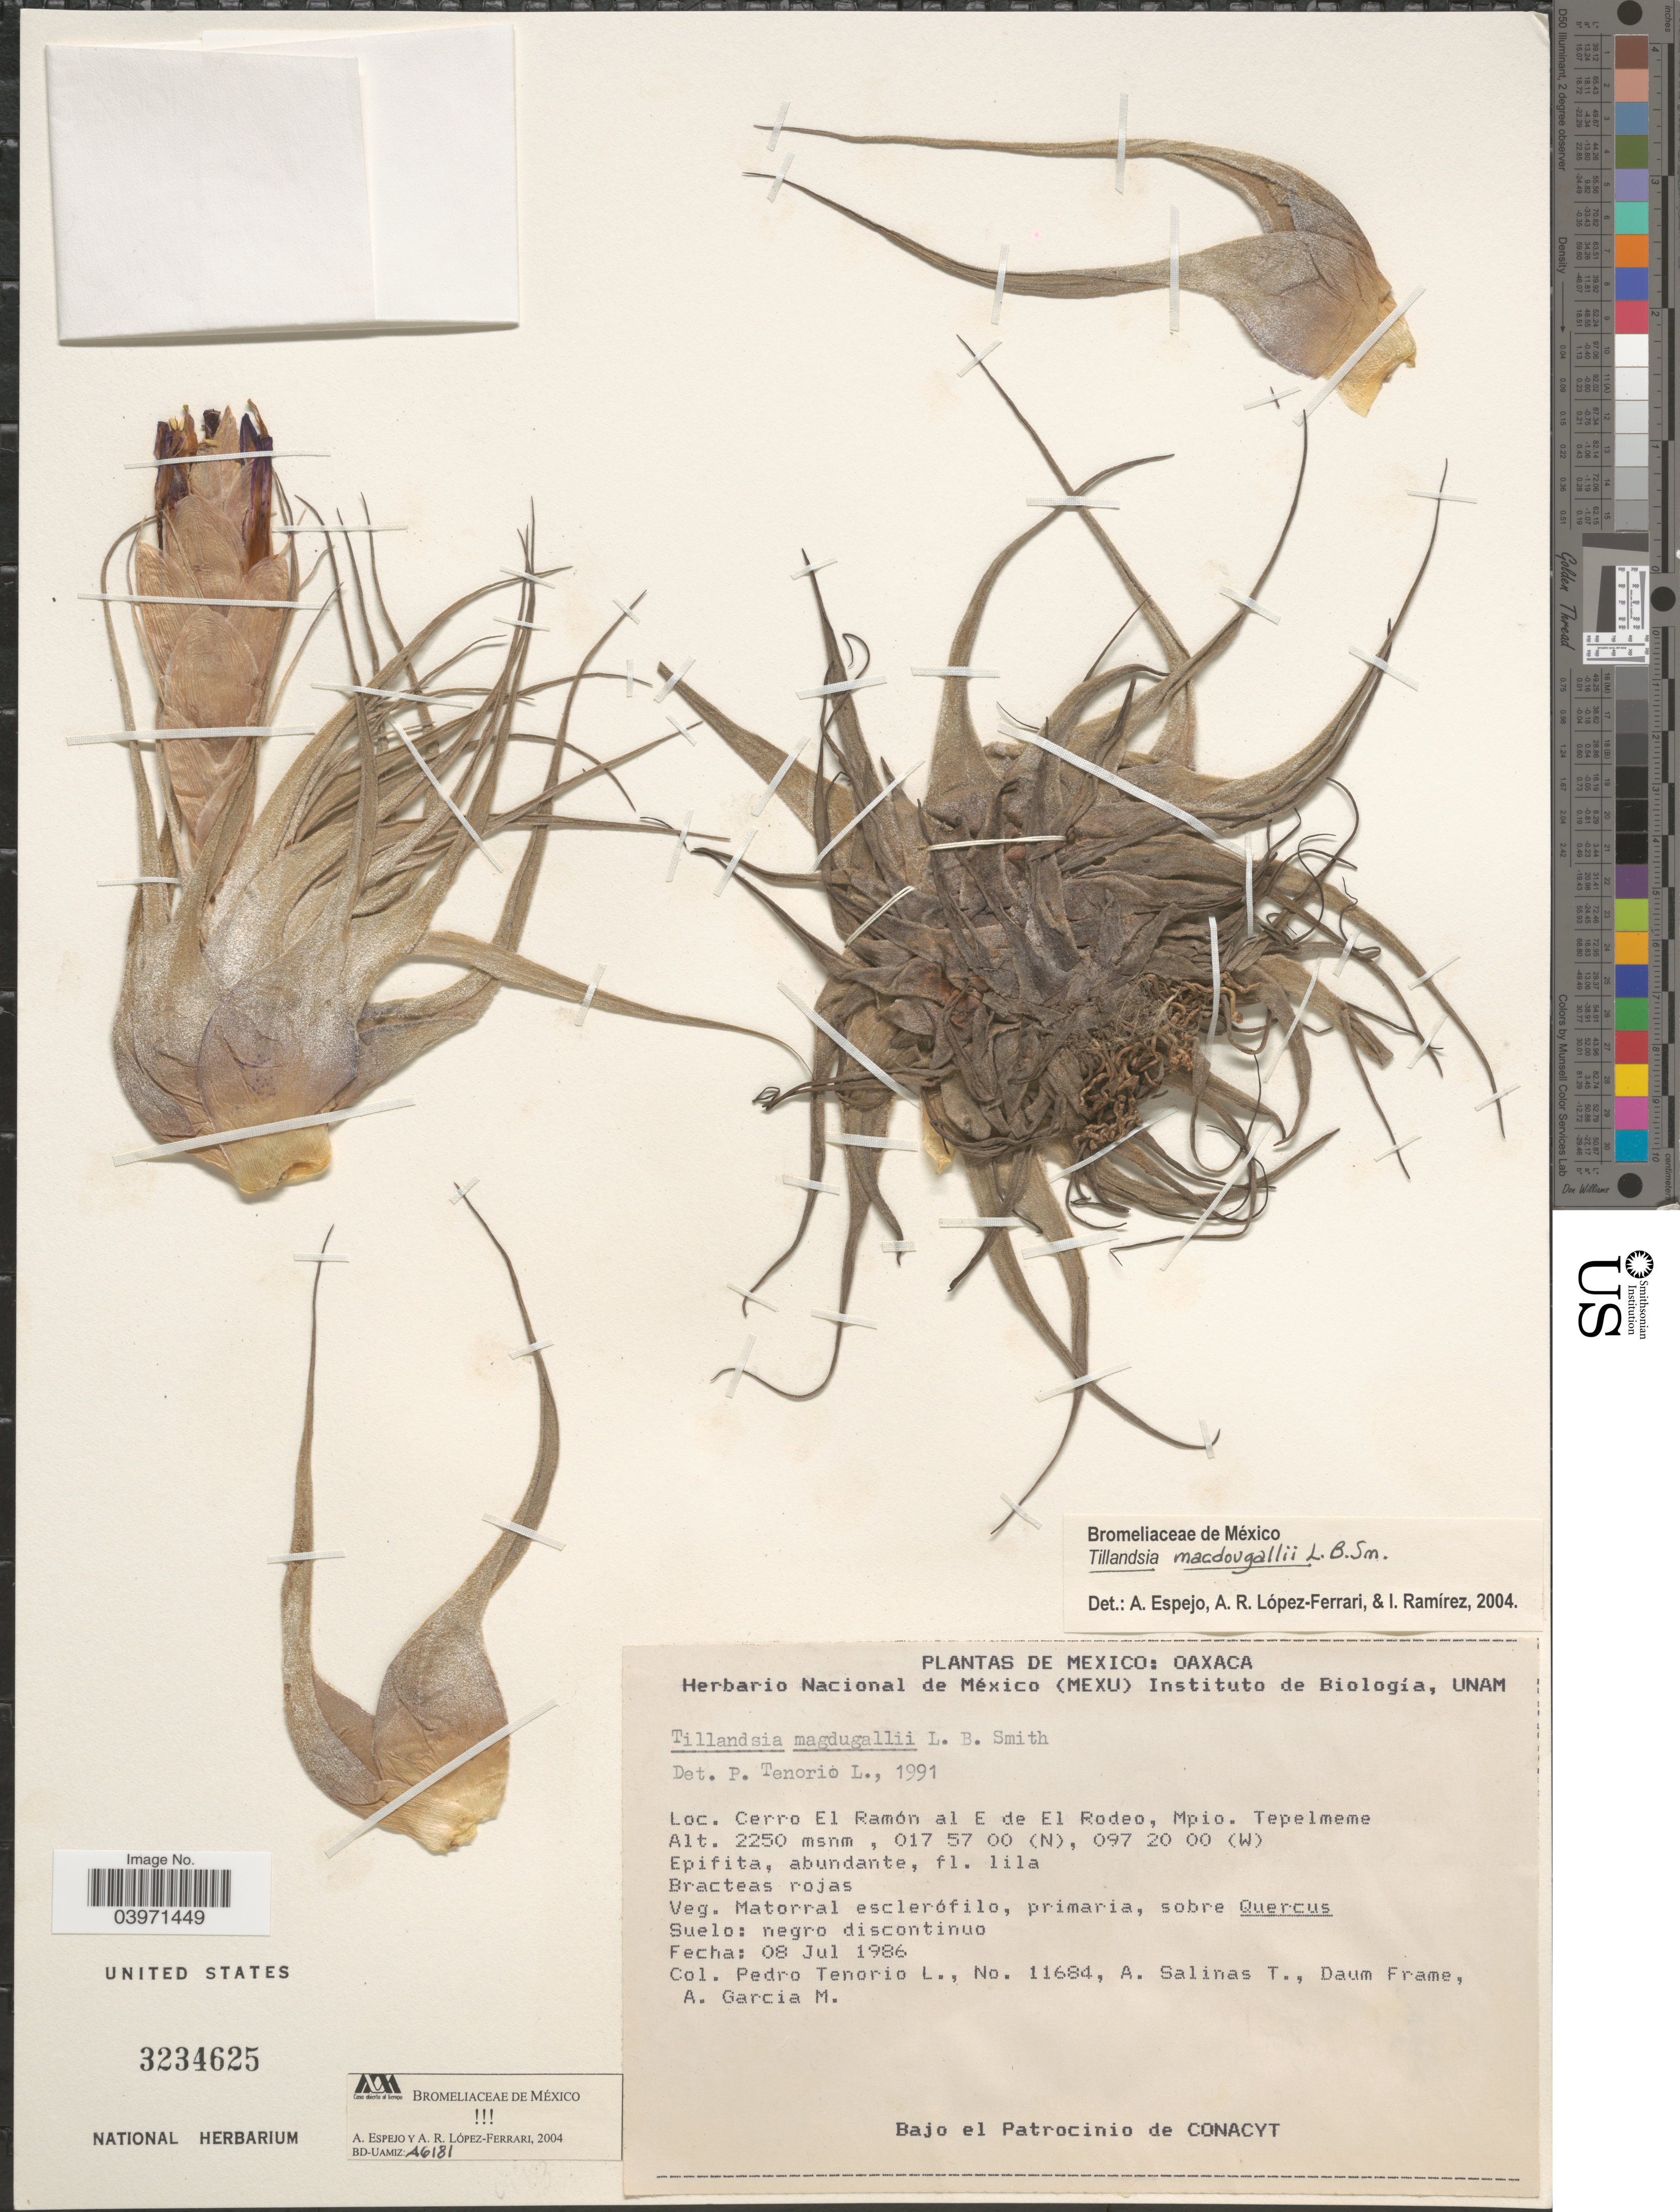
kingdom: Plantae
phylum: Tracheophyta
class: Liliopsida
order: Poales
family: Bromeliaceae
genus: Tillandsia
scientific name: Tillandsia macdougallii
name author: L.B. Sm.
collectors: P. Tenorio L., A. Salinas T., D. Frame & A. García M.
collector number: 11684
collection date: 1986-07-08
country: Mexico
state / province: Oaxaca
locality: Cerro El Ramón al E de El Rodeo, Mpio. Tepelmeme.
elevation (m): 2250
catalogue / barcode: US 3234625